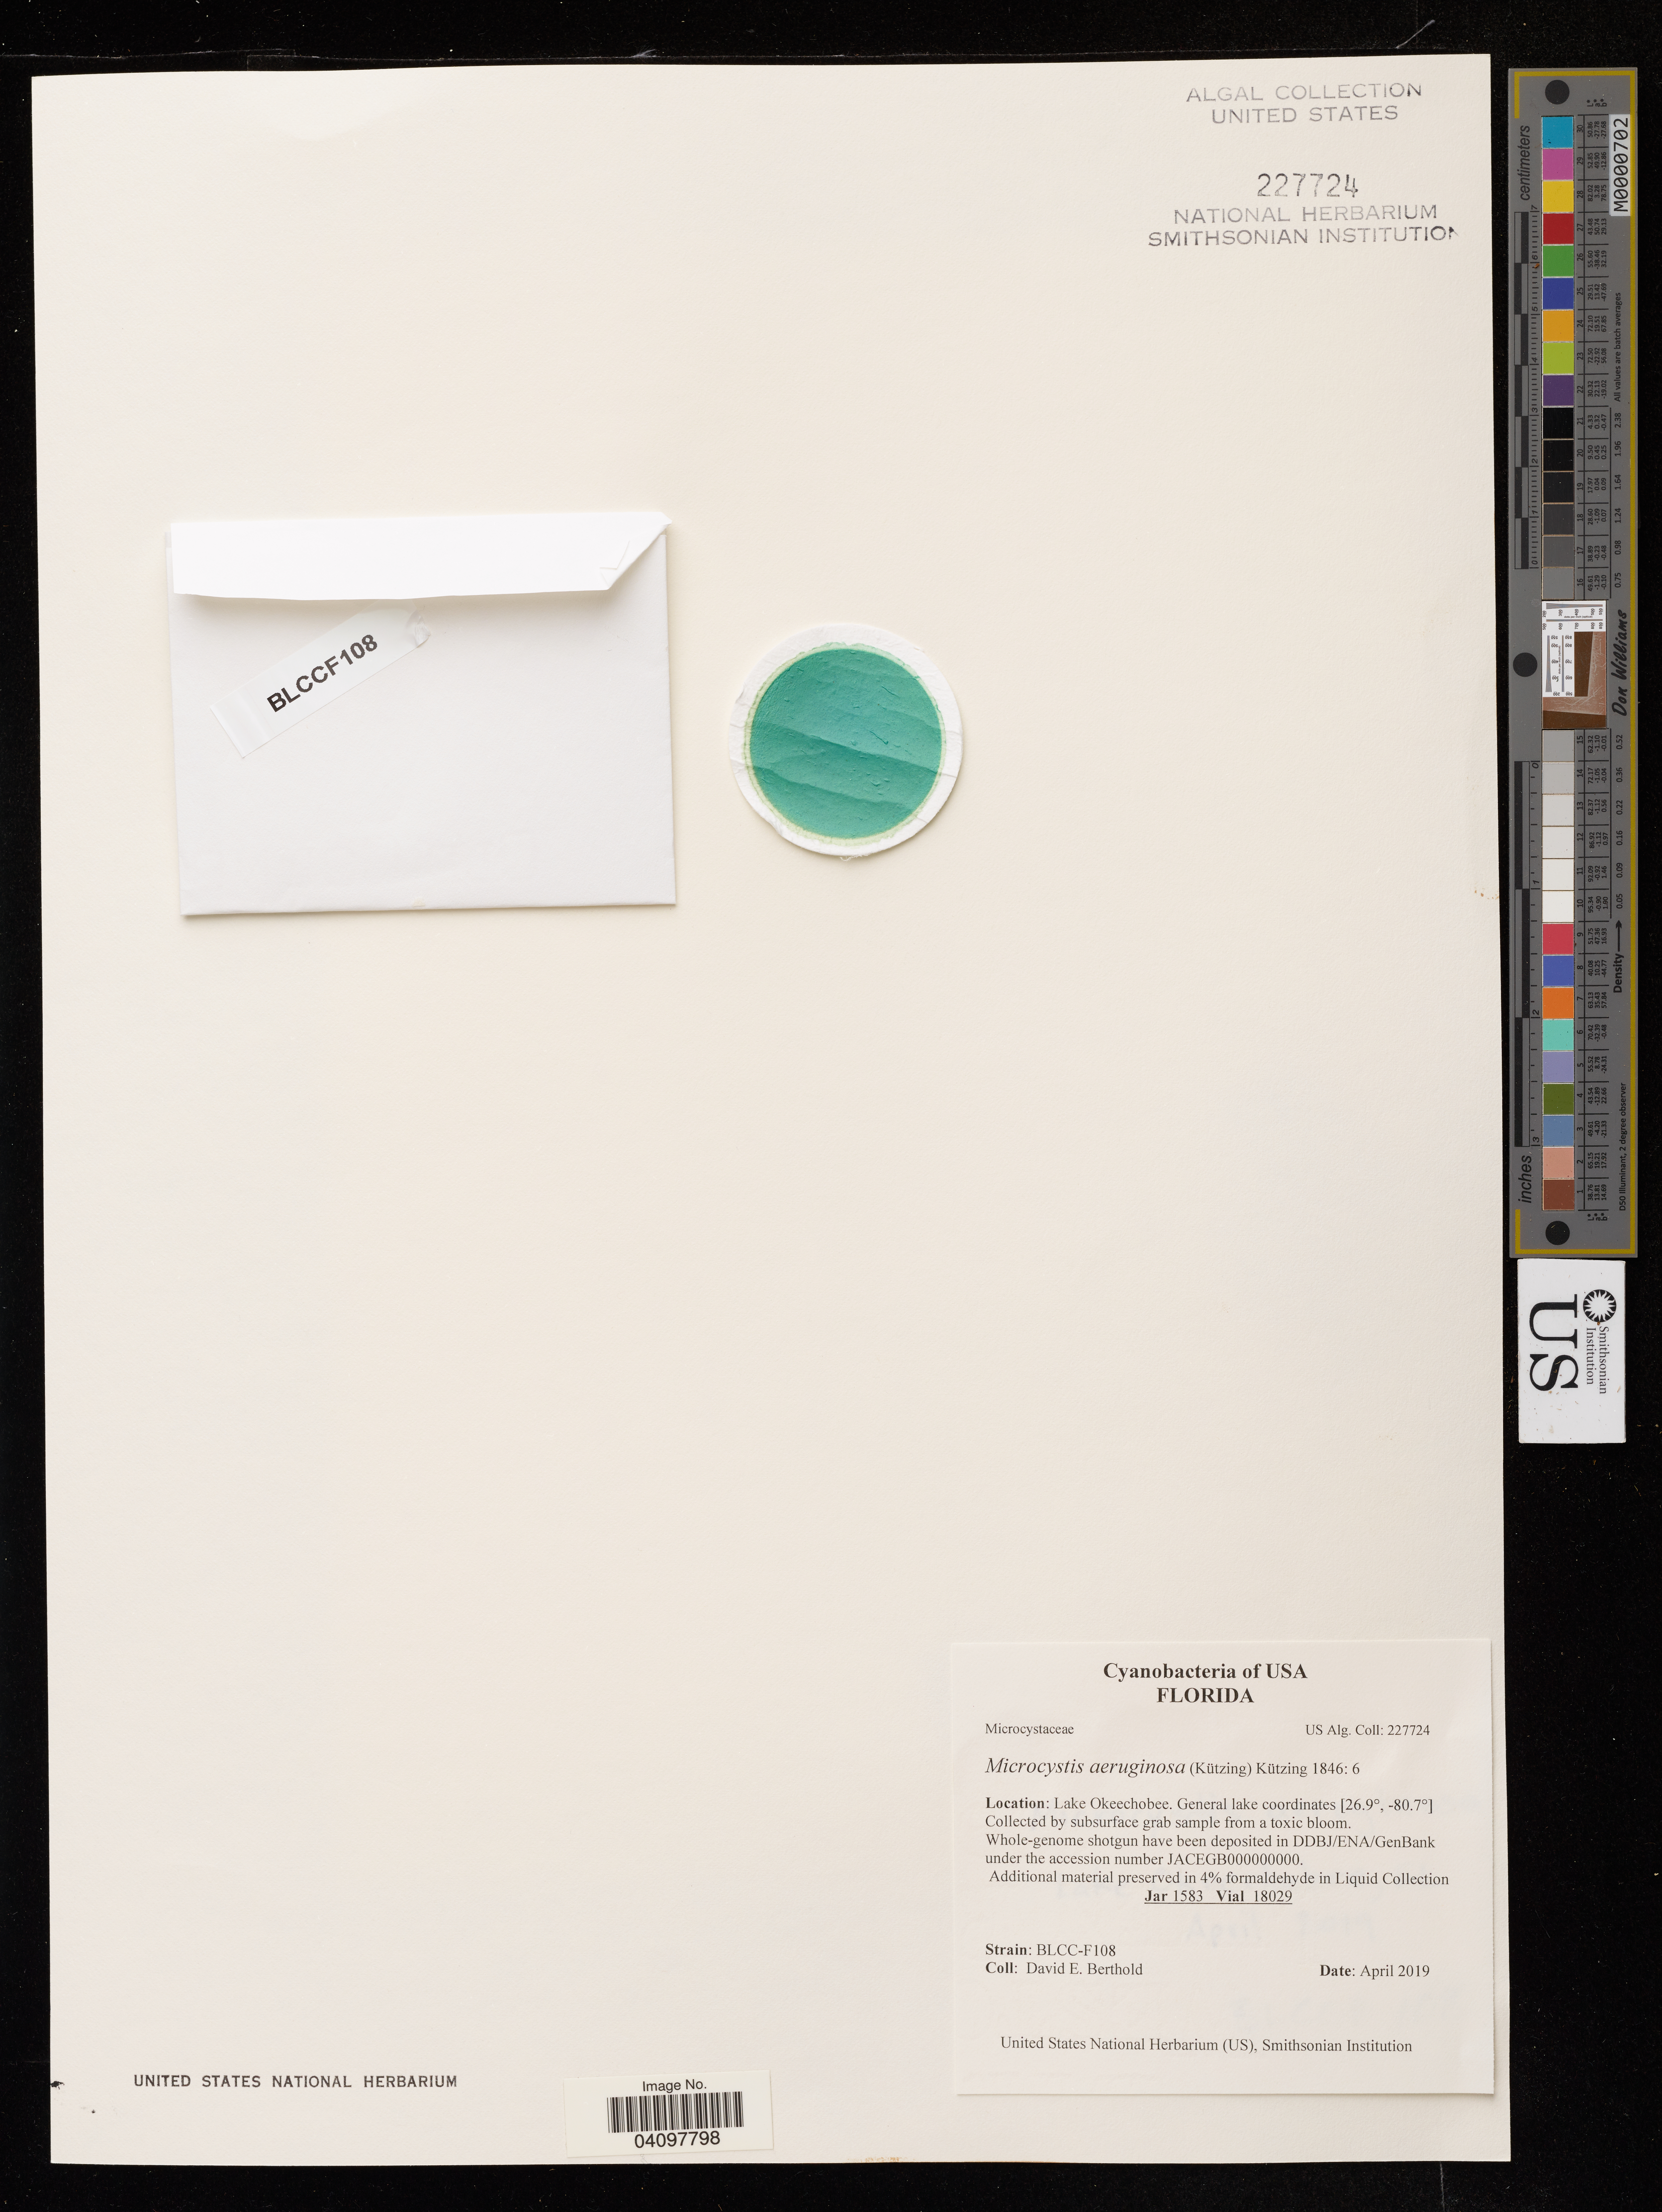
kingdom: Bacteria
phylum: Cyanobacteria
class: Cyanobacteriia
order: Cyanobacteriales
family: Microcystaceae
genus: Microcystis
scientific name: Microcystis aeruginosa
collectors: D. Berthold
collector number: BLCC-F108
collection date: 2019-04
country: United States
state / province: Florida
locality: Lake Okeechobee.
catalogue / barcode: US 227724